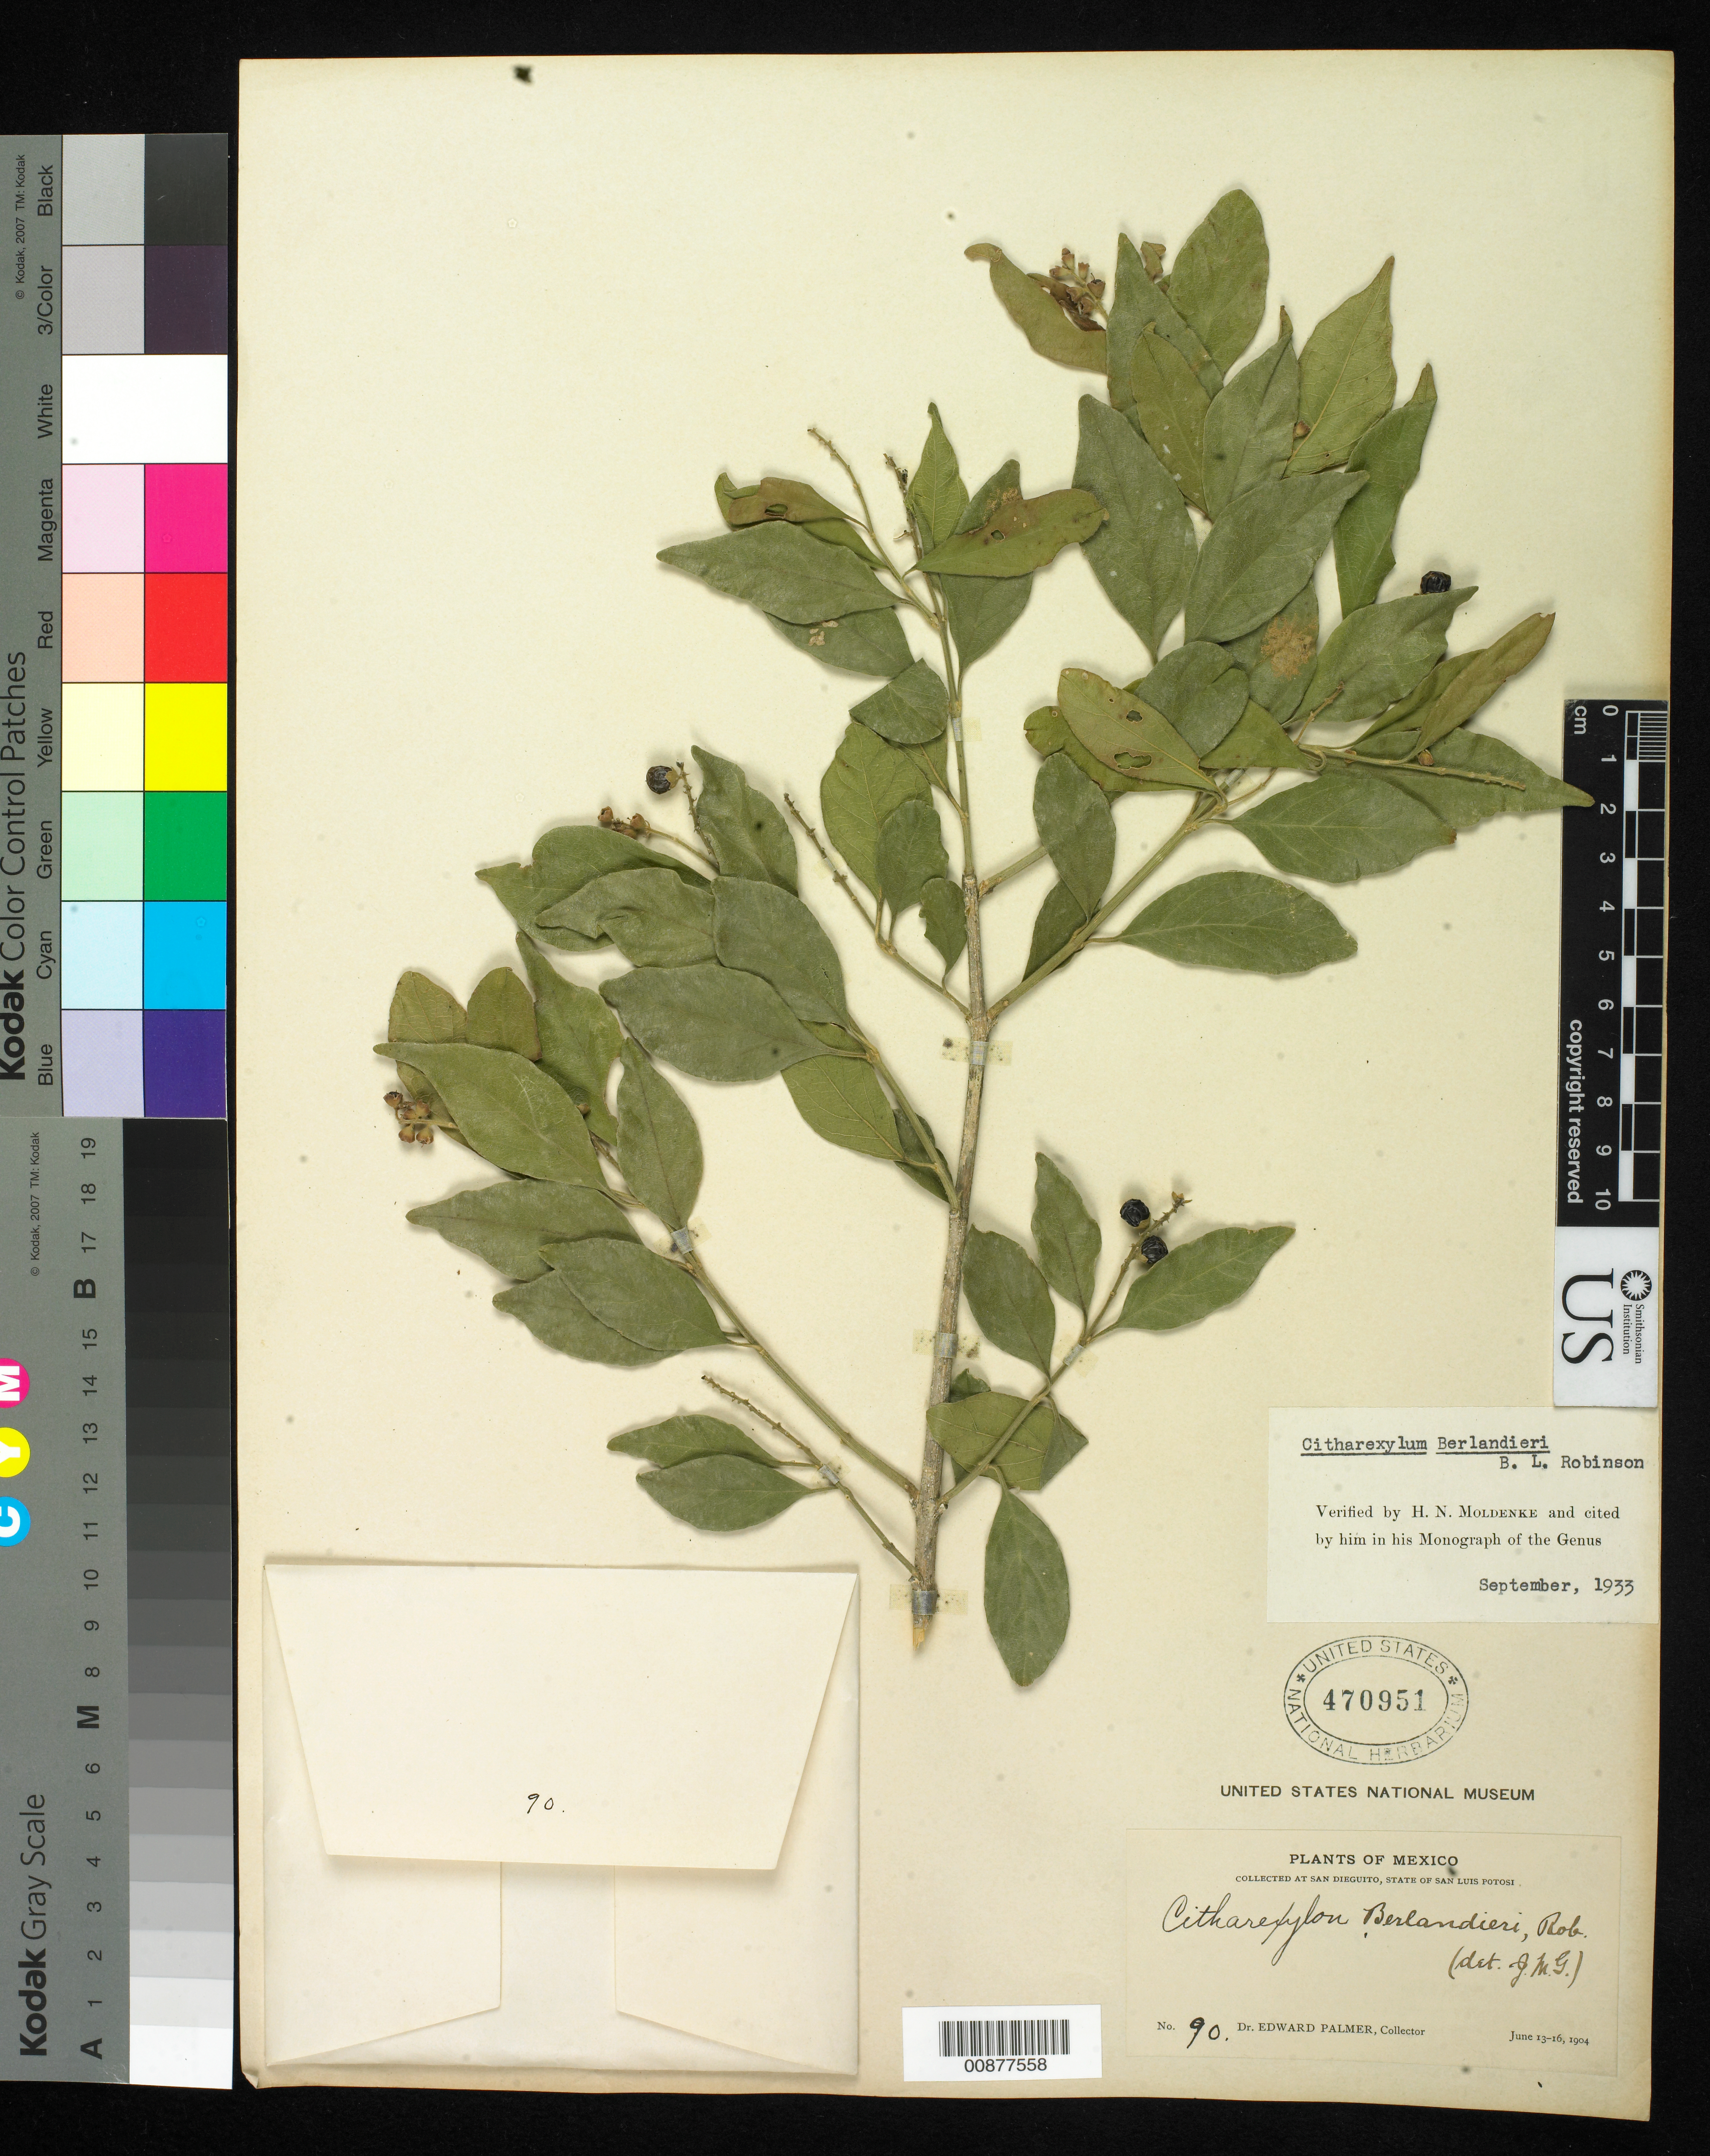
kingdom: Plantae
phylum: Tracheophyta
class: Magnoliopsida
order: Lamiales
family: Verbenaceae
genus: Citharexylum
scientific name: Citharexylum berlandieri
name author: B.L. Rob.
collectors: E. Palmer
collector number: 90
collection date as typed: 13 Jun 1904 to 16 Jun 1904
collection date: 1904-06-13/1904-06-16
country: Mexico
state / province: San Luis Potosí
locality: San Dieguito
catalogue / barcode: US 470951